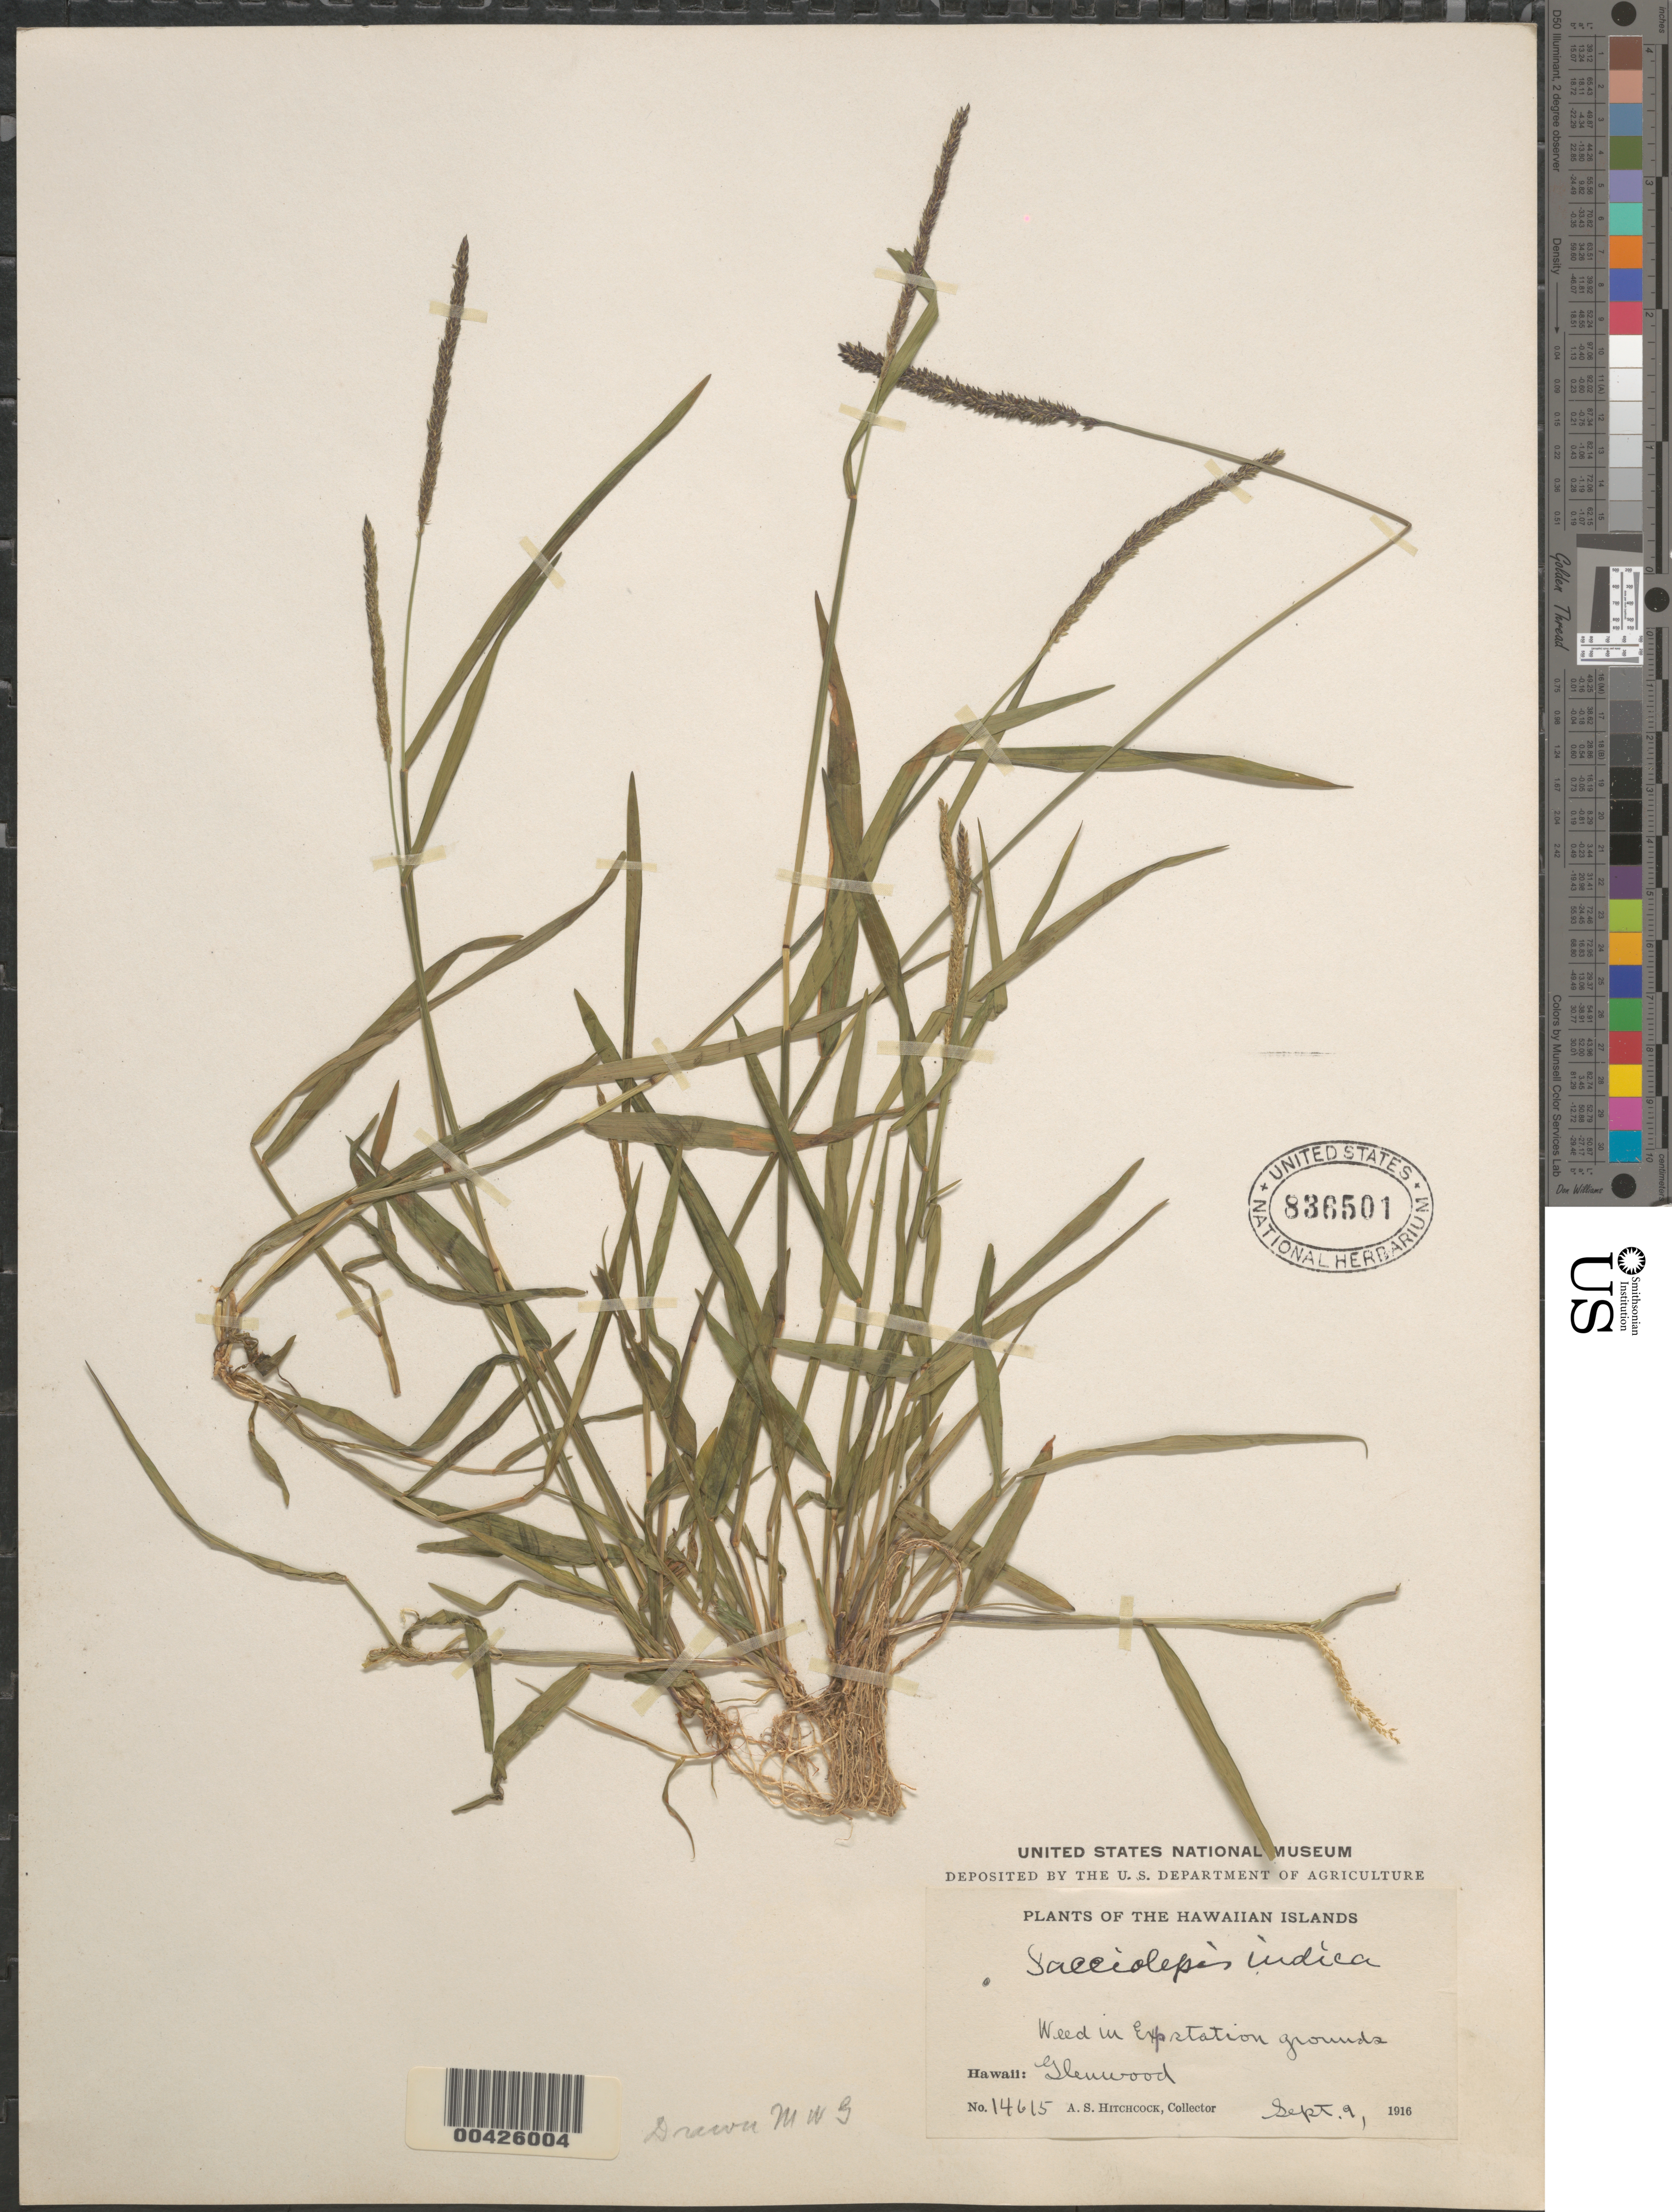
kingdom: Plantae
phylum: Tracheophyta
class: Liliopsida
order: Poales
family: Poaceae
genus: Sacciolepis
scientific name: Sacciolepis indica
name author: (L.) Chase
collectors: A. S. Hitchcock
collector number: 14615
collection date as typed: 9 Sep 1916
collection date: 1916-09-09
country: United States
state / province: Hawaii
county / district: Kauai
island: Kaua'i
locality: Glenwood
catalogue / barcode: US 836501